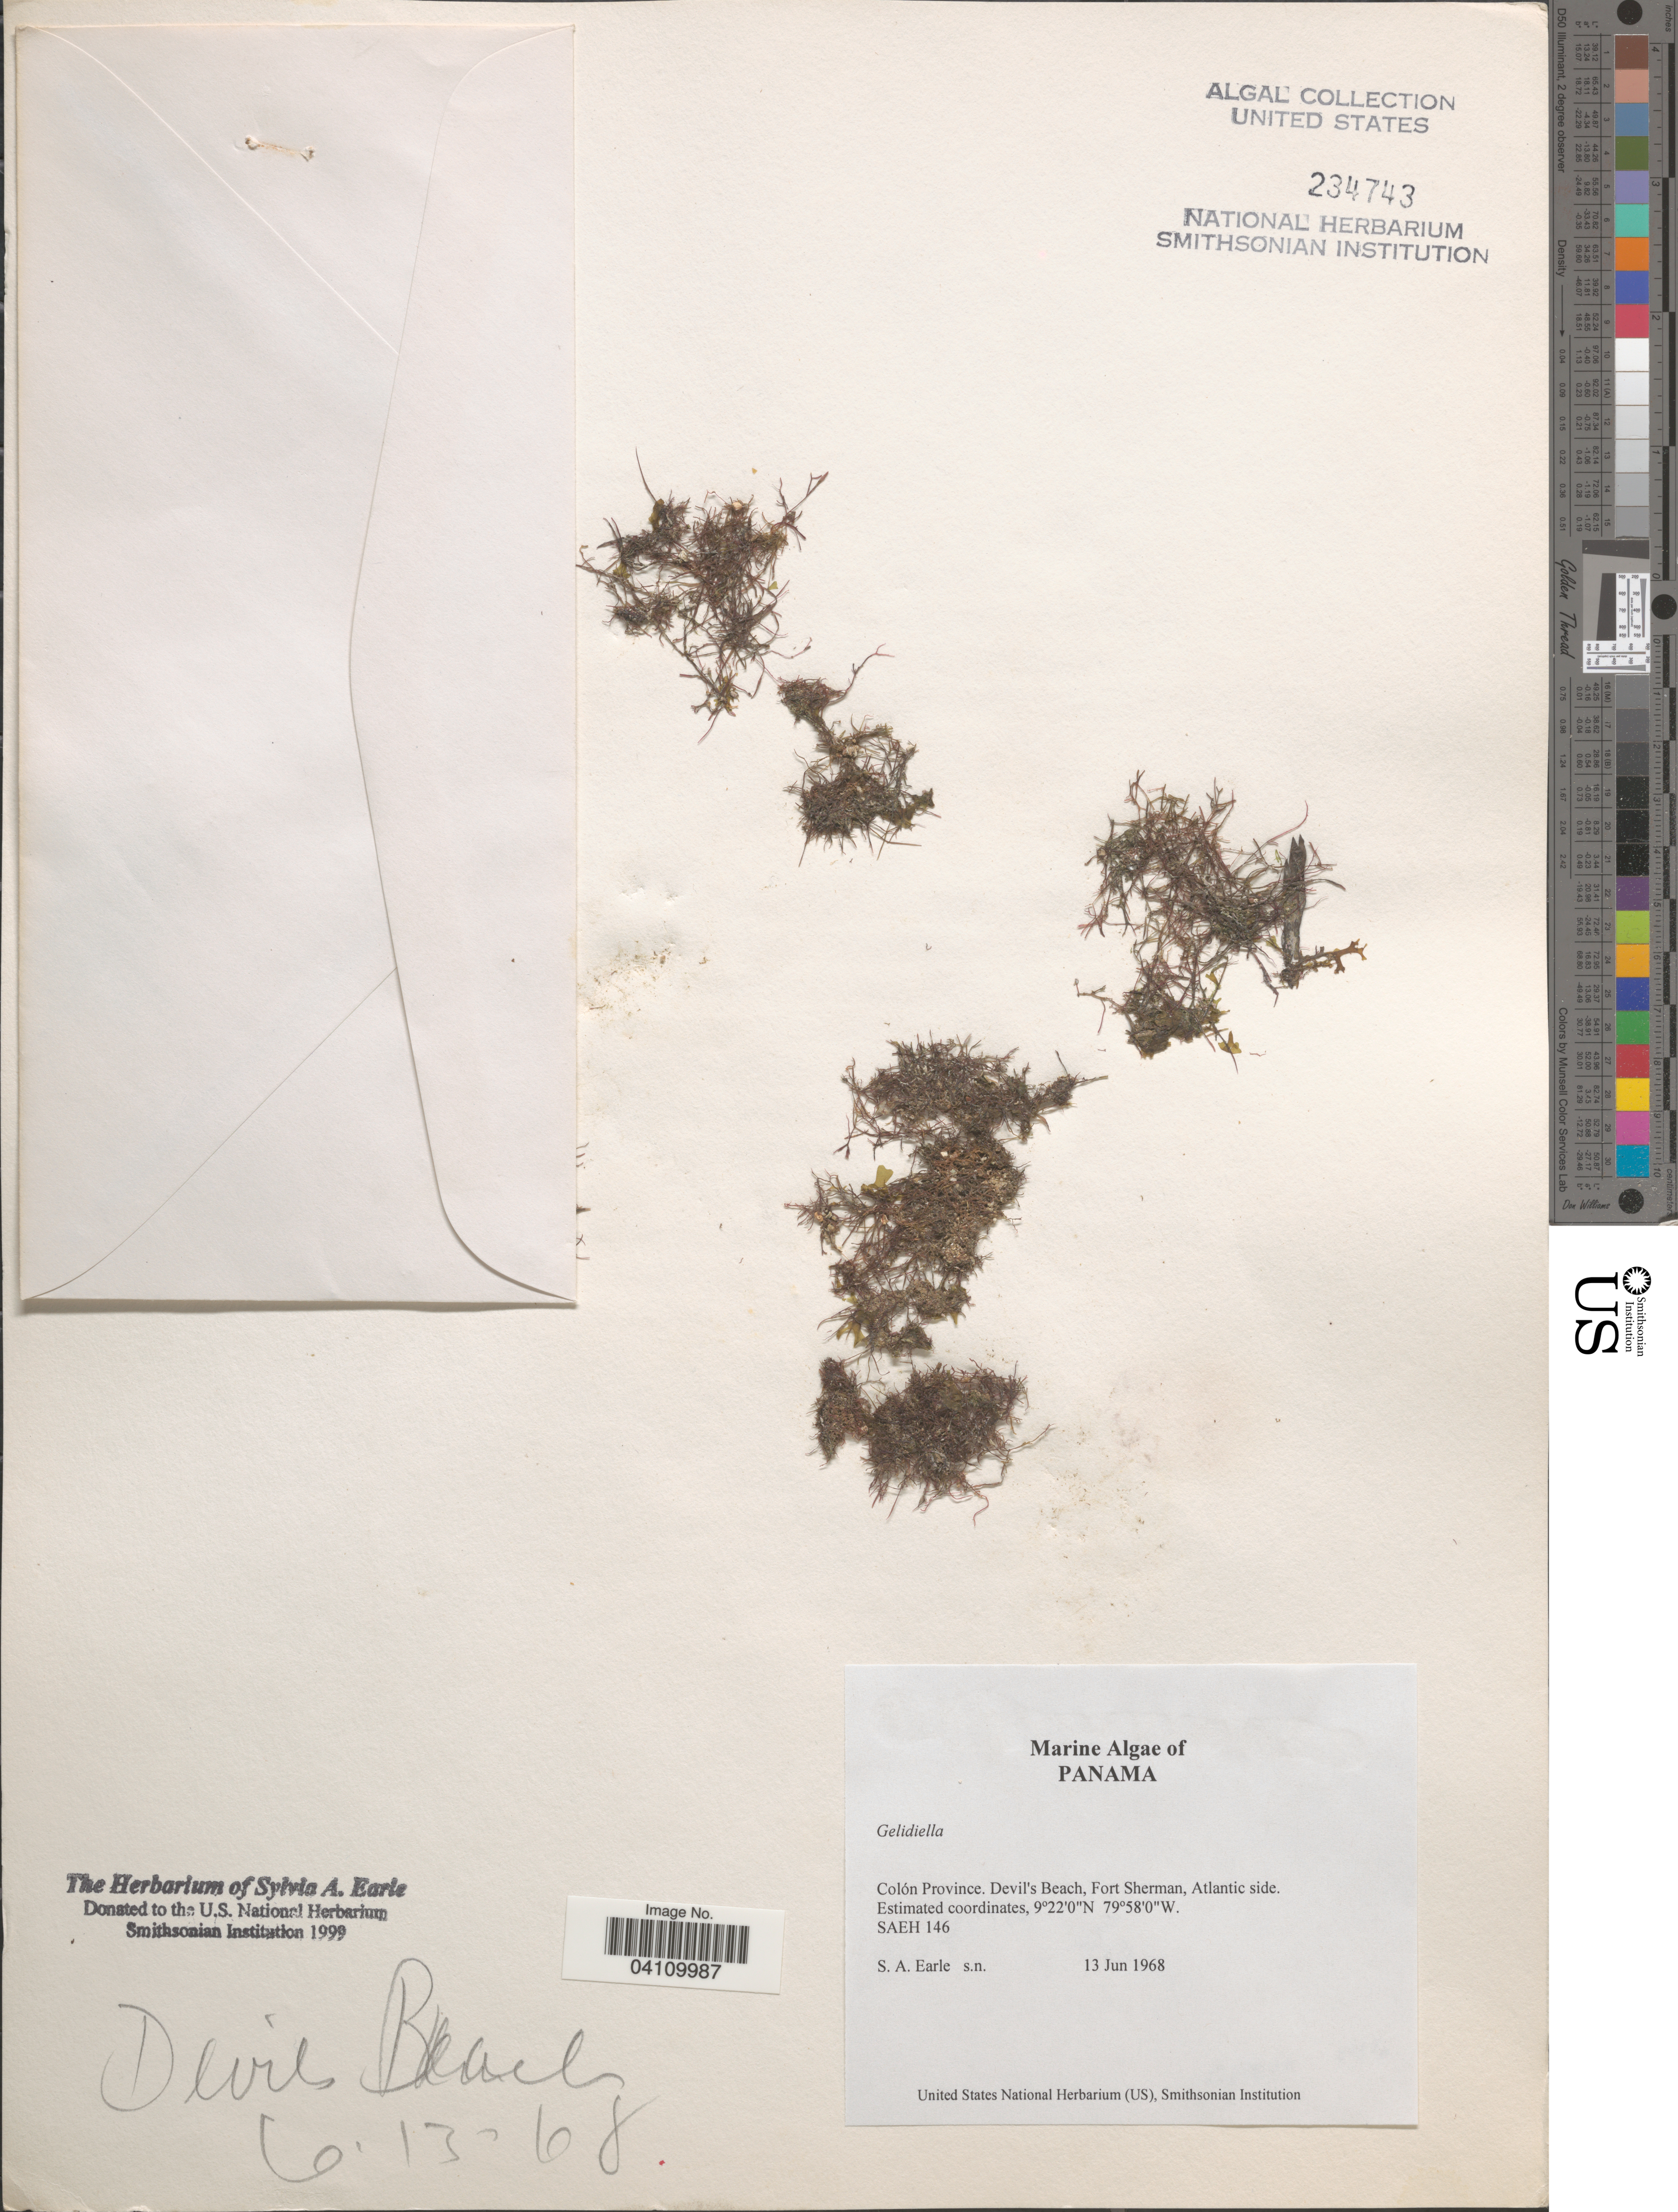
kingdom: Plantae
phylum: Rhodophyta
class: Florideophyceae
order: Gelidiales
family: Gelidiellaceae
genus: Gelidiella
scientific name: Gelidiella sp.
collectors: S. A. Earle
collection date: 1968-06-13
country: Panama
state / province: Colón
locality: Devil's Beach, Fort Sherman, Atlantic side.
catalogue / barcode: US 234743